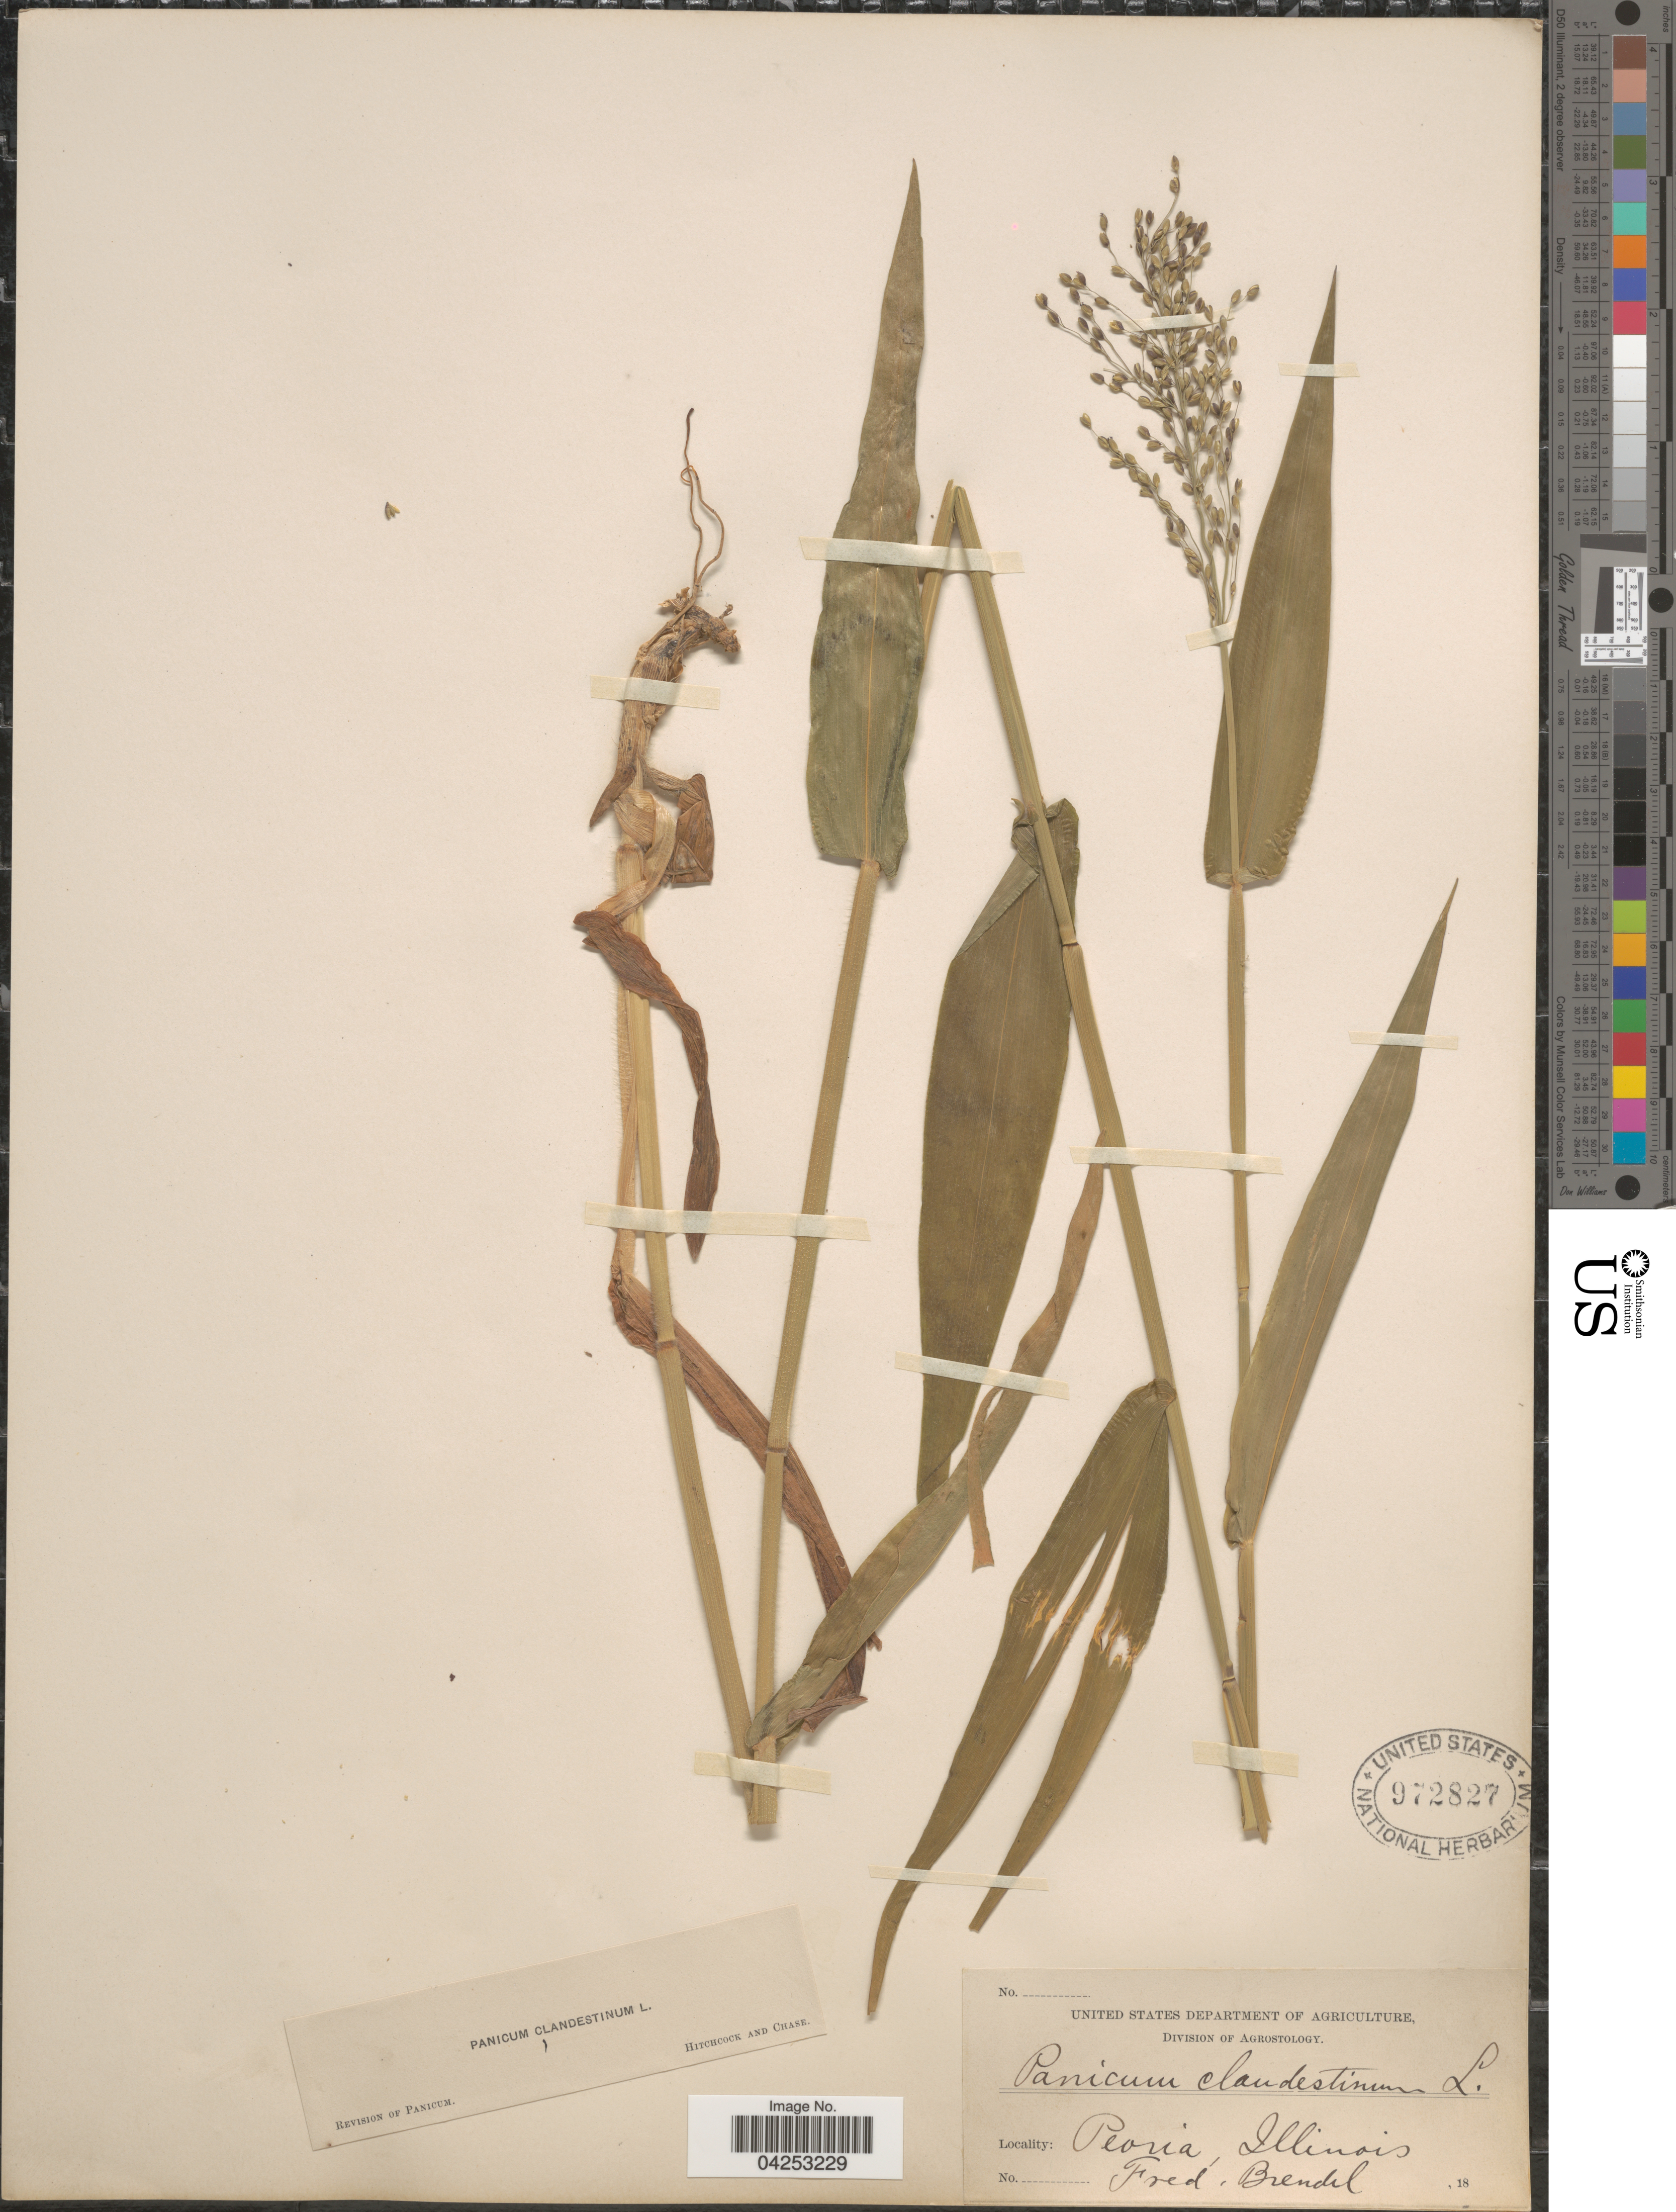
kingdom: Plantae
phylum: Tracheophyta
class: Liliopsida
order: Poales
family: Poaceae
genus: Dichanthelium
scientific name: Dichanthelium clandestinum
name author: (L.) Gould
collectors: F. Brendel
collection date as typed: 18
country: United States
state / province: Illinois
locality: Peoria.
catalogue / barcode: US 972827